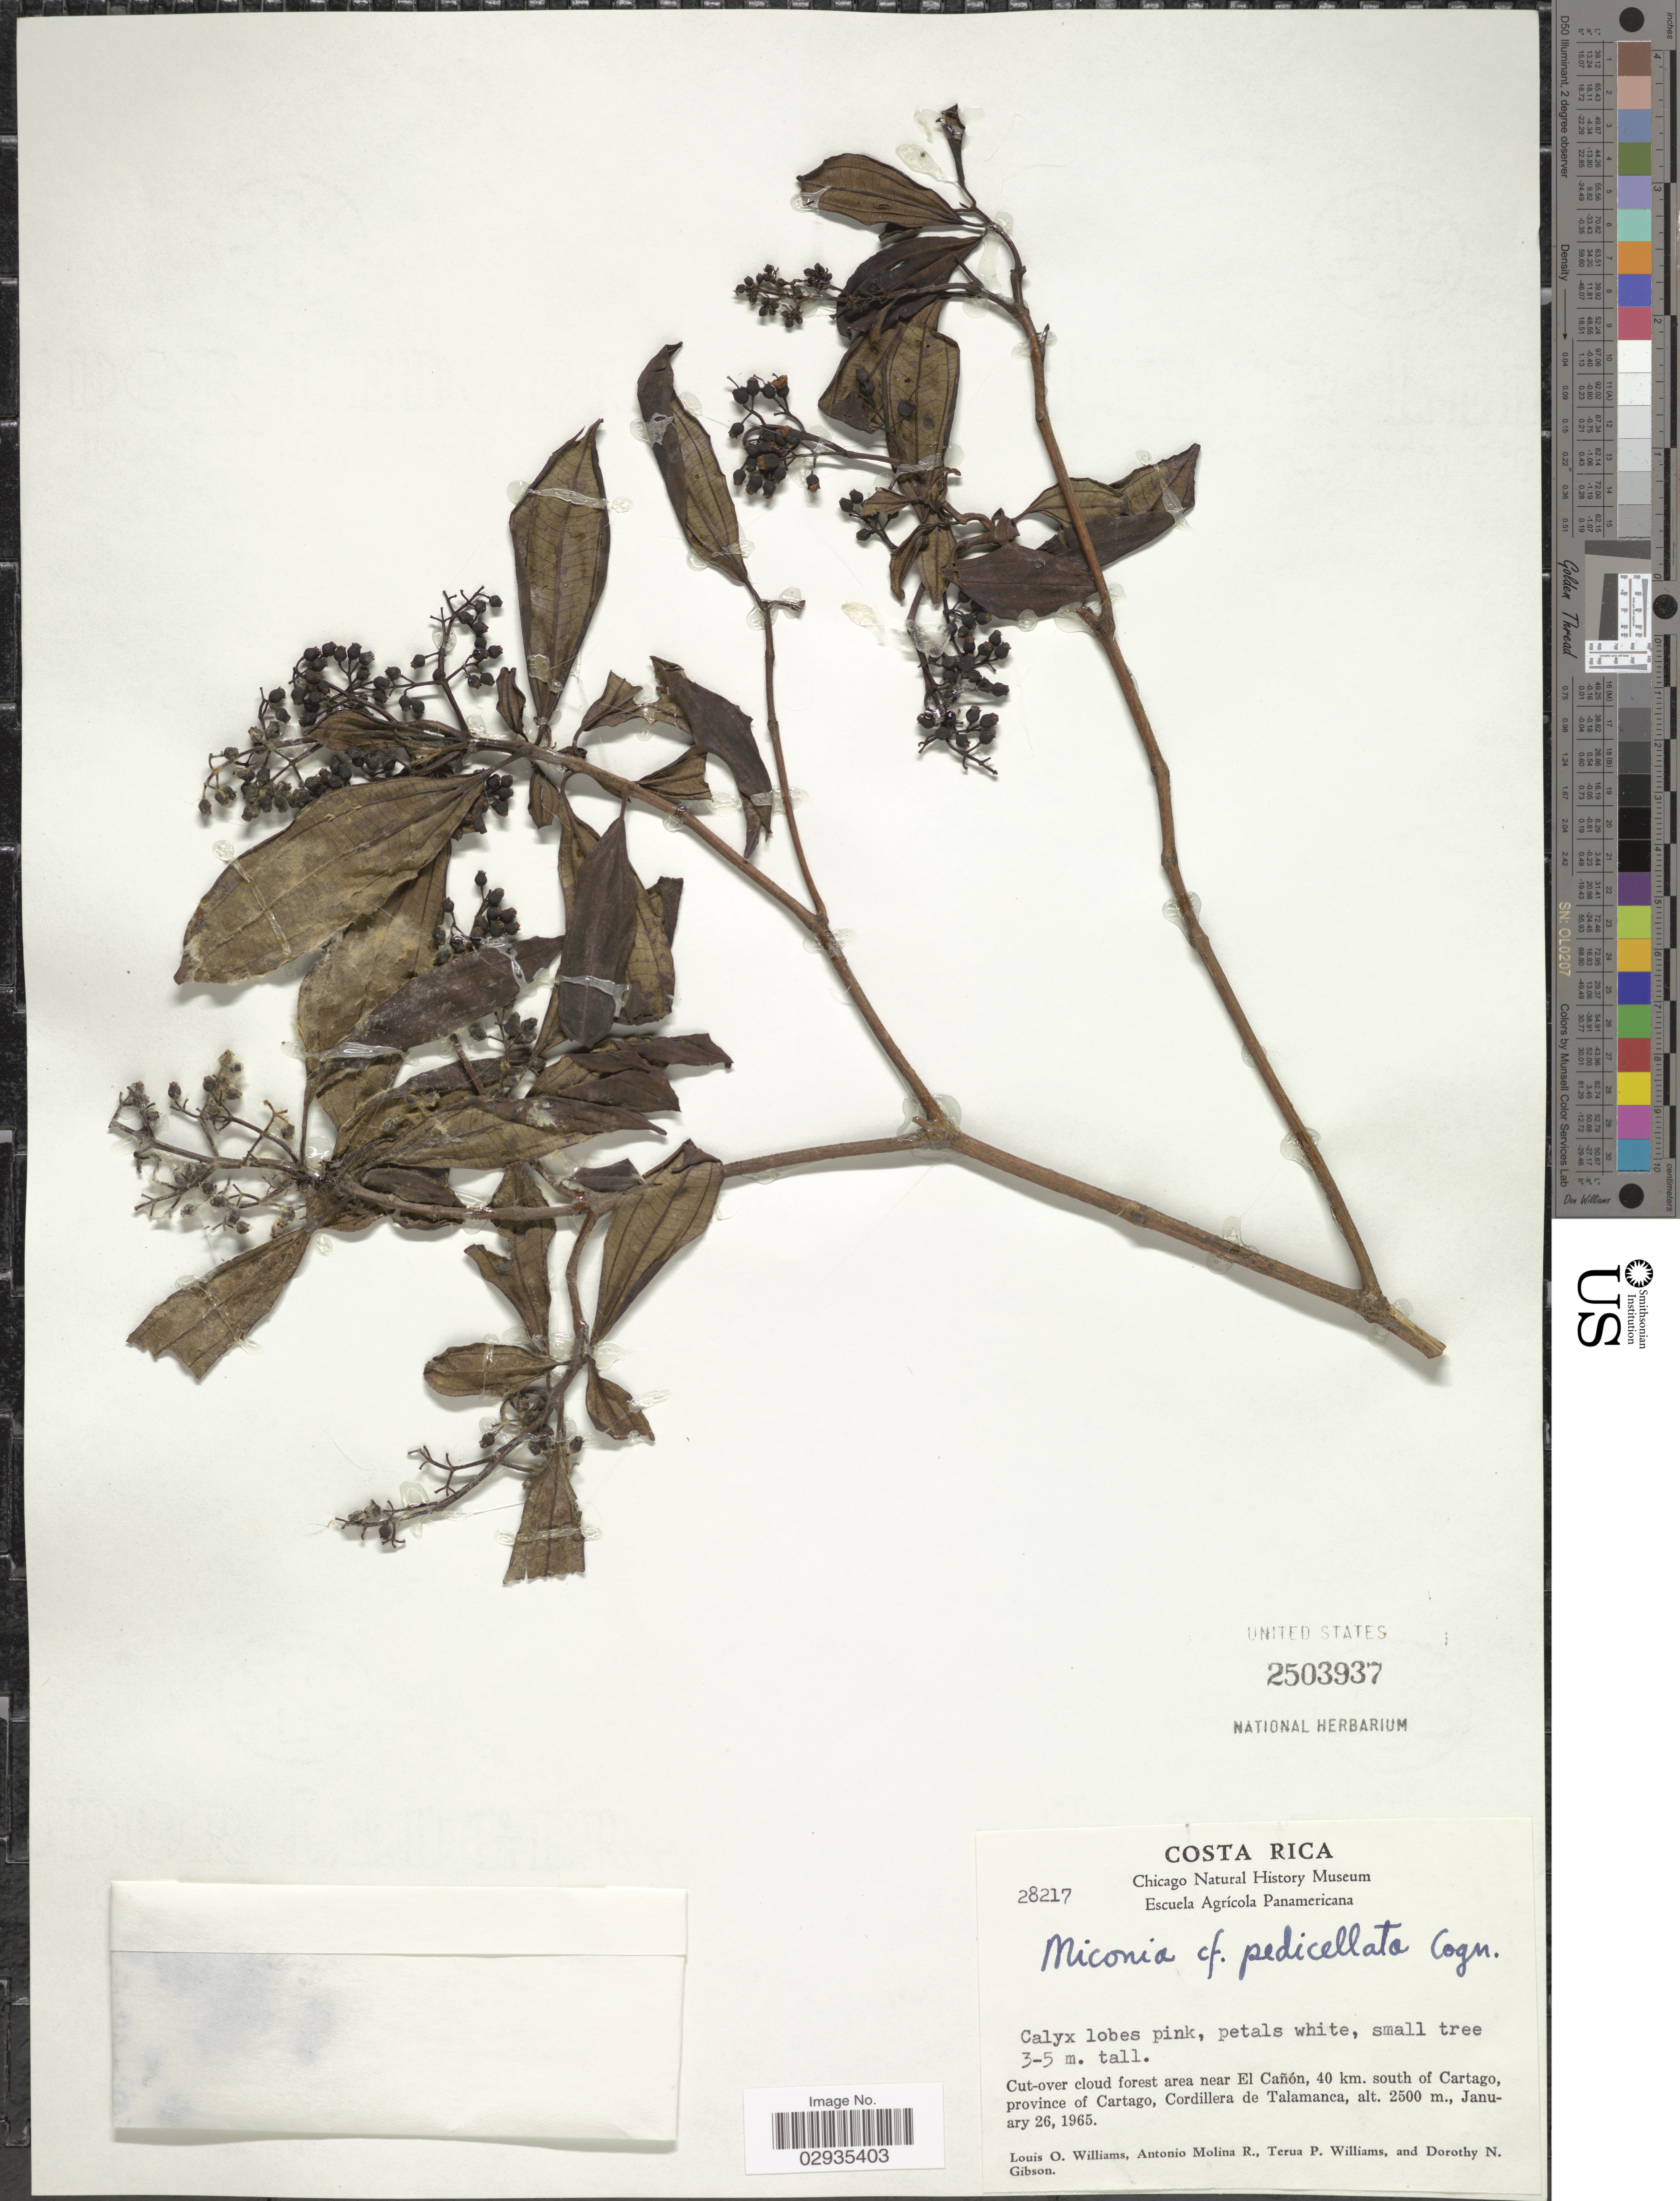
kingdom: Plantae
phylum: Tracheophyta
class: Magnoliopsida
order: Myrtales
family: Melastomataceae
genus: Miconia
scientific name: Miconia pedicellata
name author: Cogn.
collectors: L. O. Williams, A. Molina R., T. Williams & D. N. Gibson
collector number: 28217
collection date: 1965-01-26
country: Costa Rica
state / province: Cartago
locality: Cut-over cloud forest area near El Cañón, 40 km. south of Cartago, Cordillera de Talamanca.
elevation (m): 2500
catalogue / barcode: US 2503937